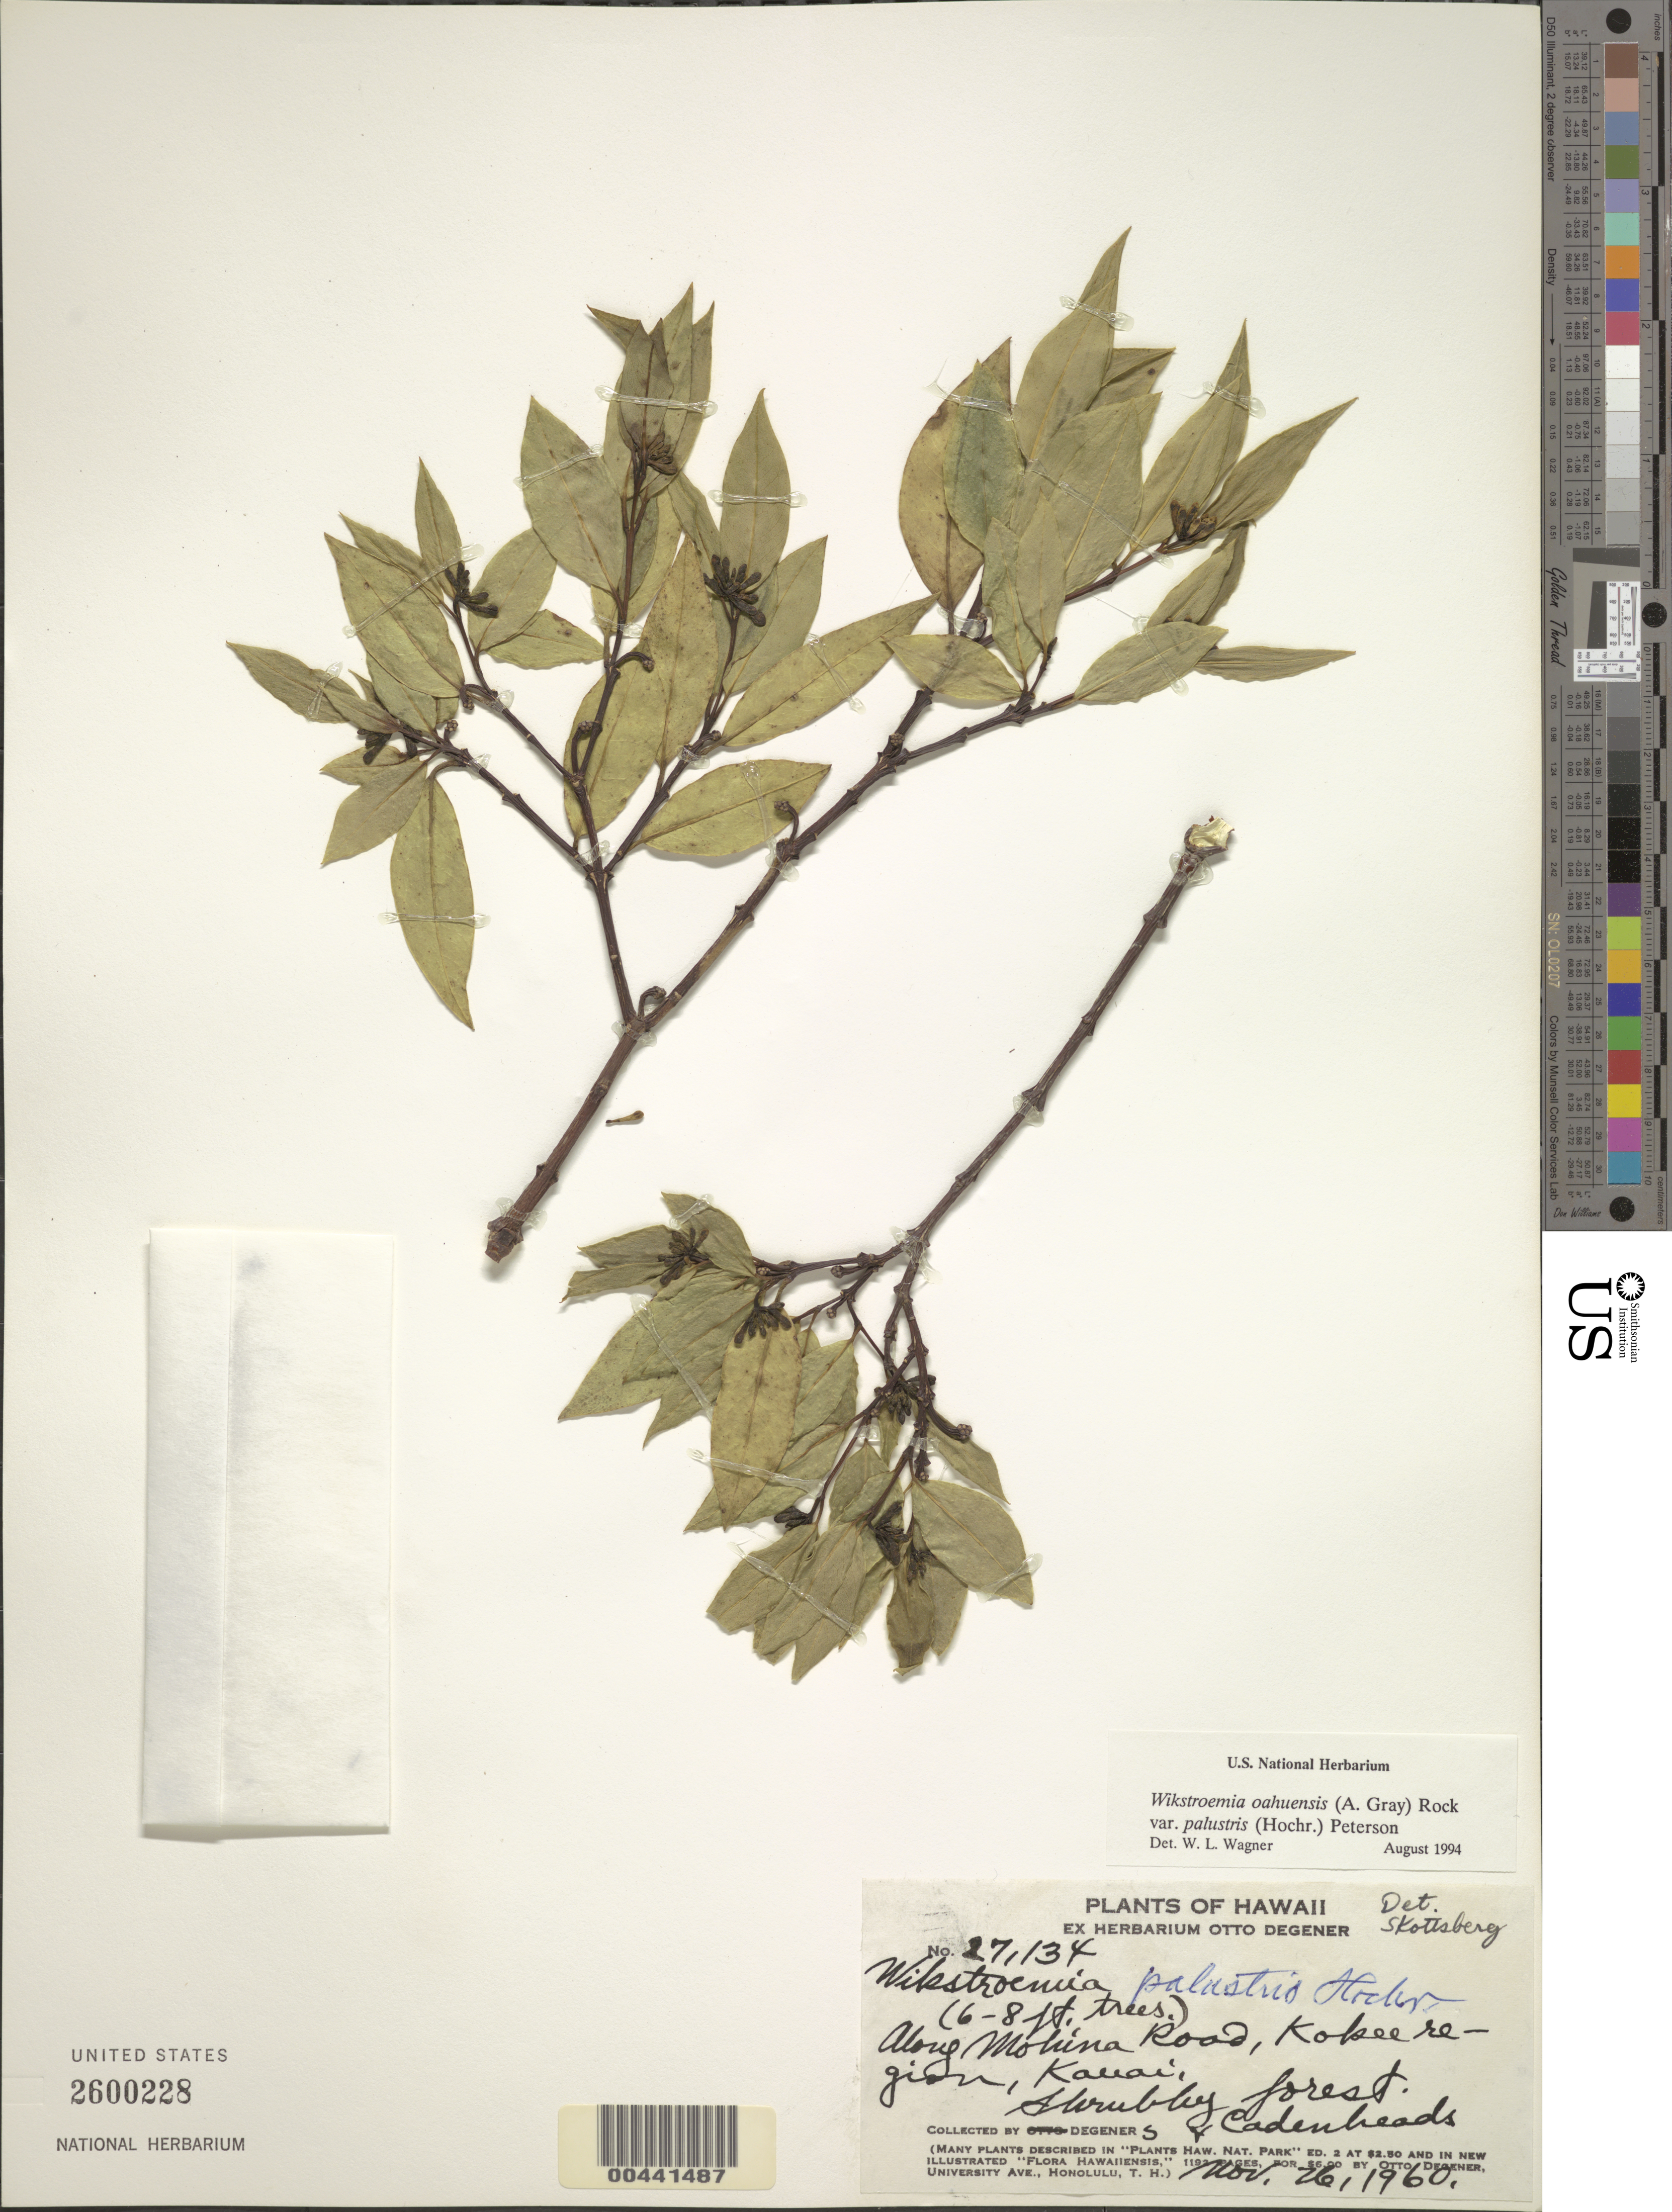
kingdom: Plantae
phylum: Tracheophyta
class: Magnoliopsida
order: Malvales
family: Thymelaeaceae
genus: Wikstroemia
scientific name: Wikstroemia oahuensis var. palustris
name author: (Hochr.) B. Peterson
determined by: Wagner, W. L., (BOT), Smithsonian Institution - National Museum of Natural History (UNITED STATES)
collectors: O. Degener, I. Degener & Cadenheads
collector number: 27134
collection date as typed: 26 Nov 1960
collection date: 1960-11-26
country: United States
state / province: Hawaii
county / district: Kauai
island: Kaua'i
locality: Along Mohina Road, Kokee region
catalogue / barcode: US 2600228